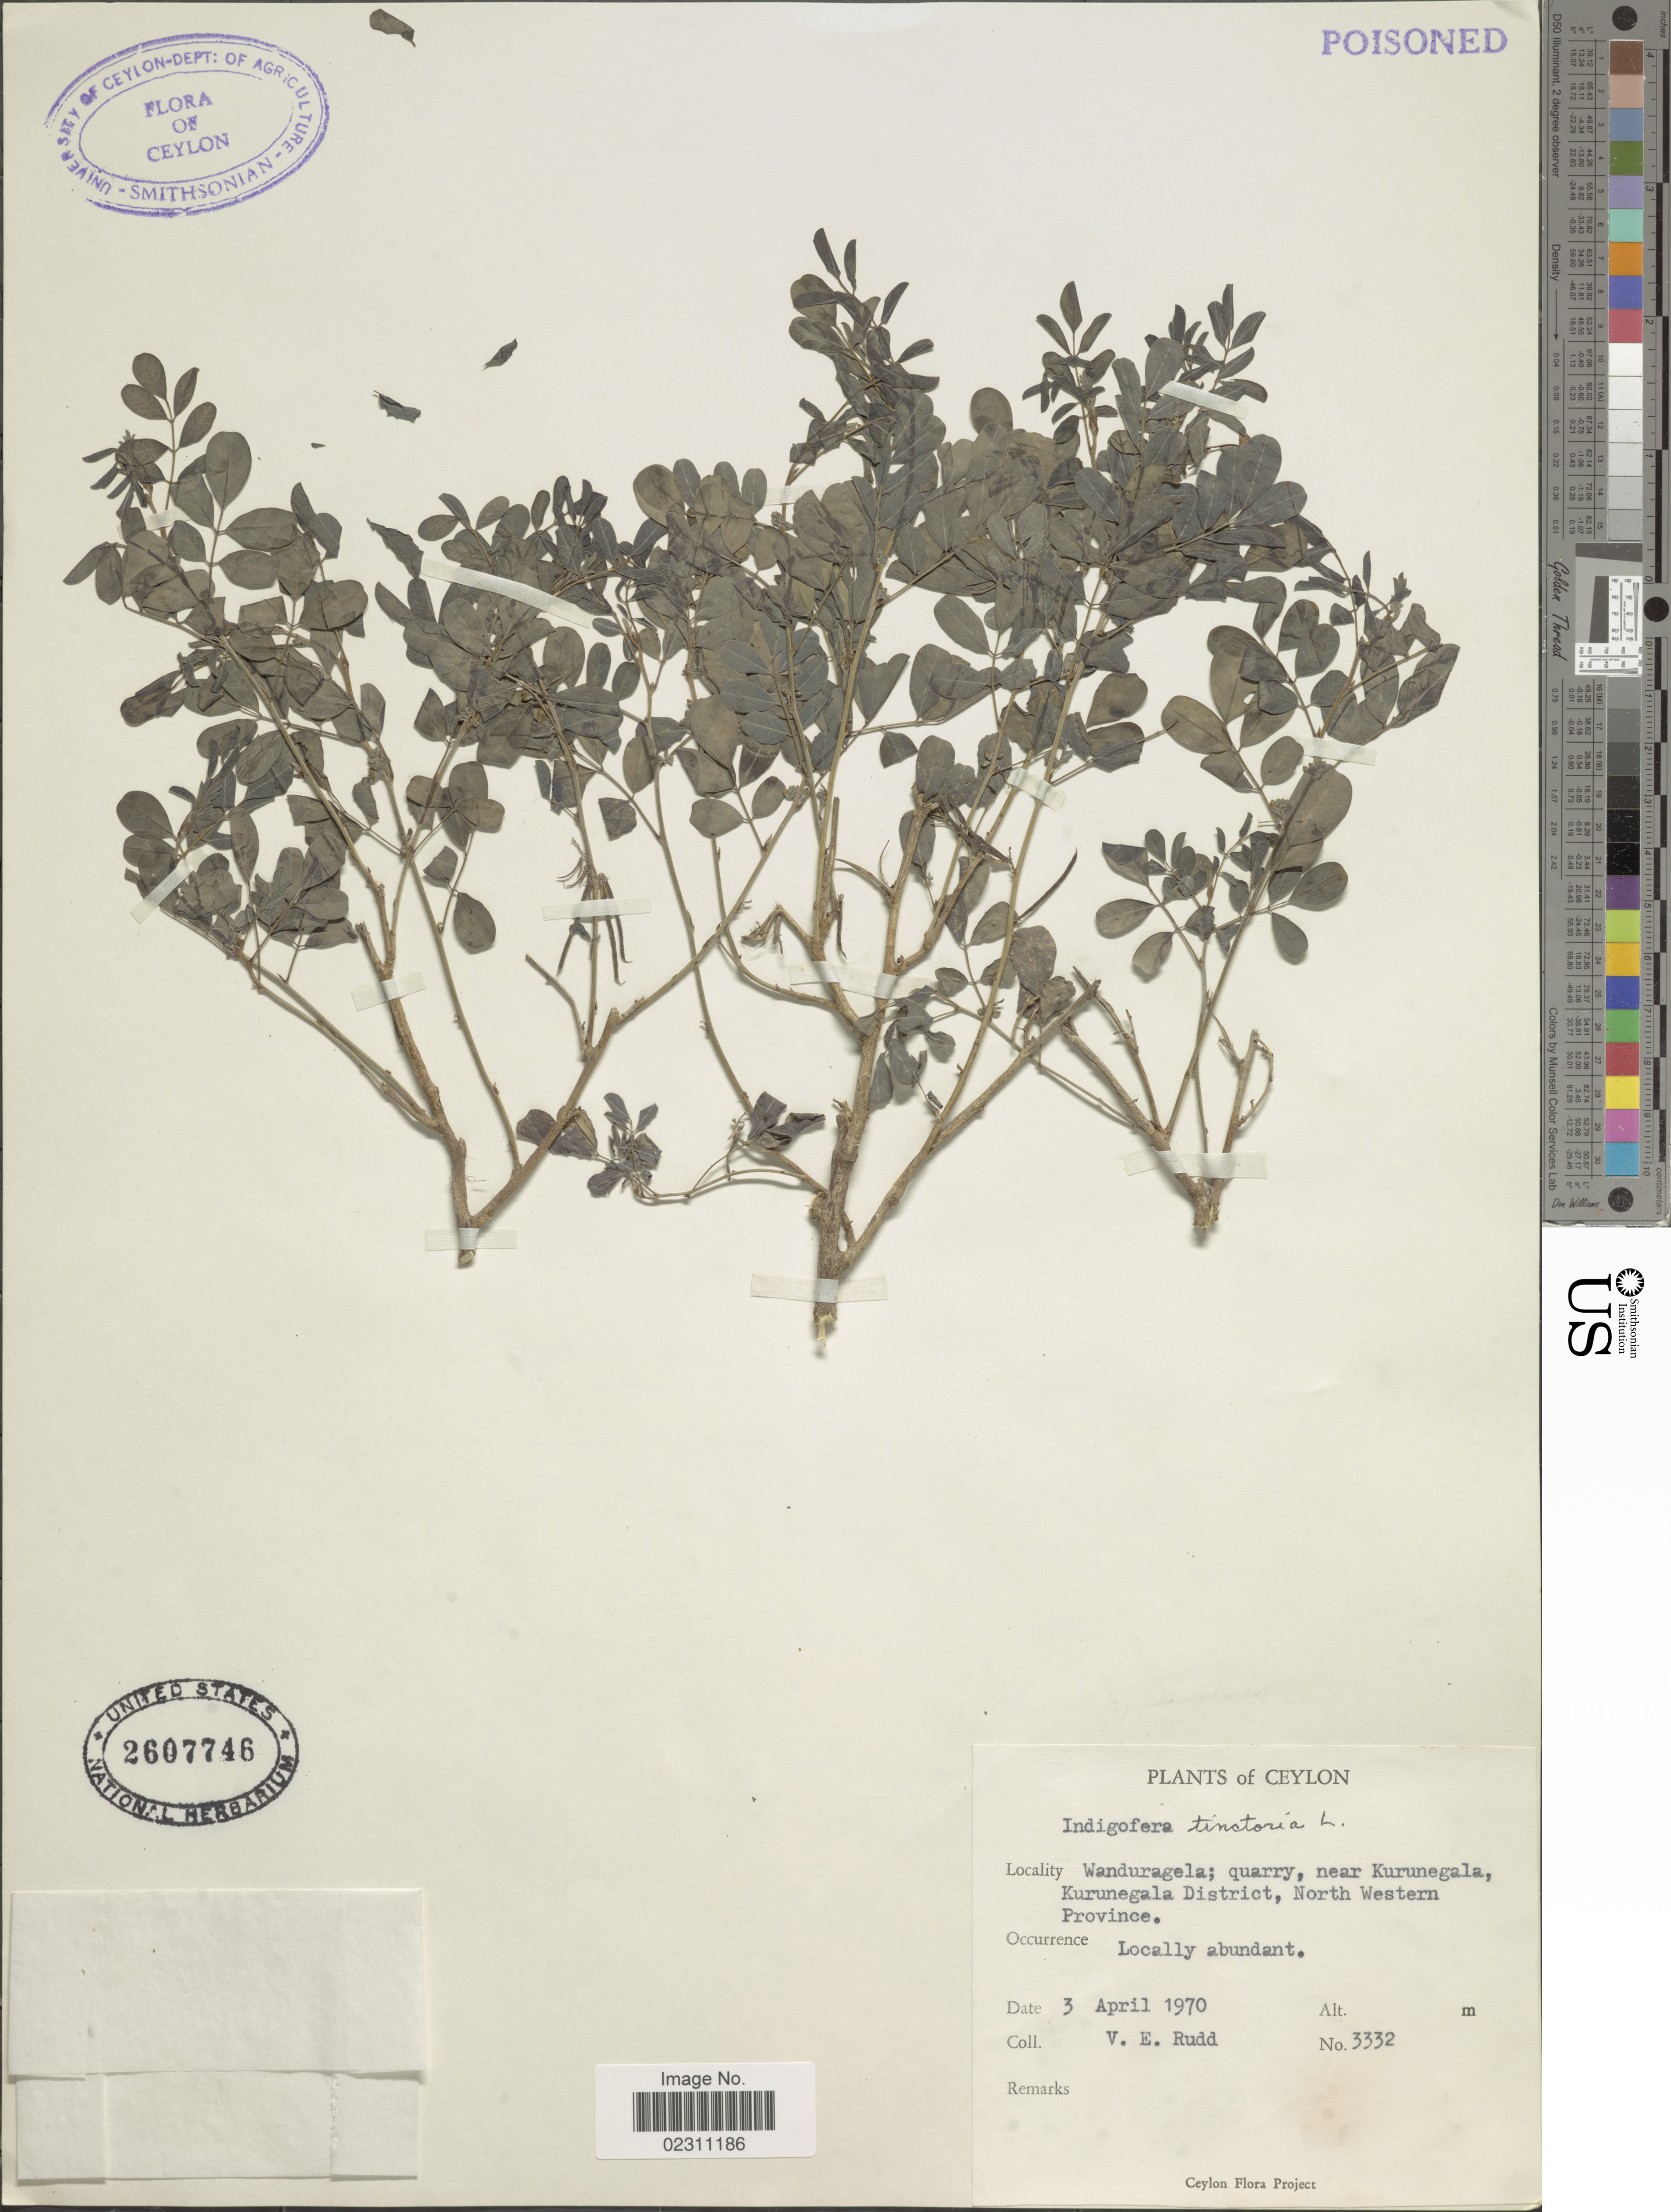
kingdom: Plantae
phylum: Tracheophyta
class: Magnoliopsida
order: Fabales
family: Fabaceae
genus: Indigofera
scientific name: Indigofera tinctoria sensu Naves non L.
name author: Naves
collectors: V. E. Rudd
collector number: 3332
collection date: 1970-04-03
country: Sri Lanka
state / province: North Western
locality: Ceylon. Wanduragela; quarry, near Kurunegala, Kurunegala District, North Western Province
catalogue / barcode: US 2607746